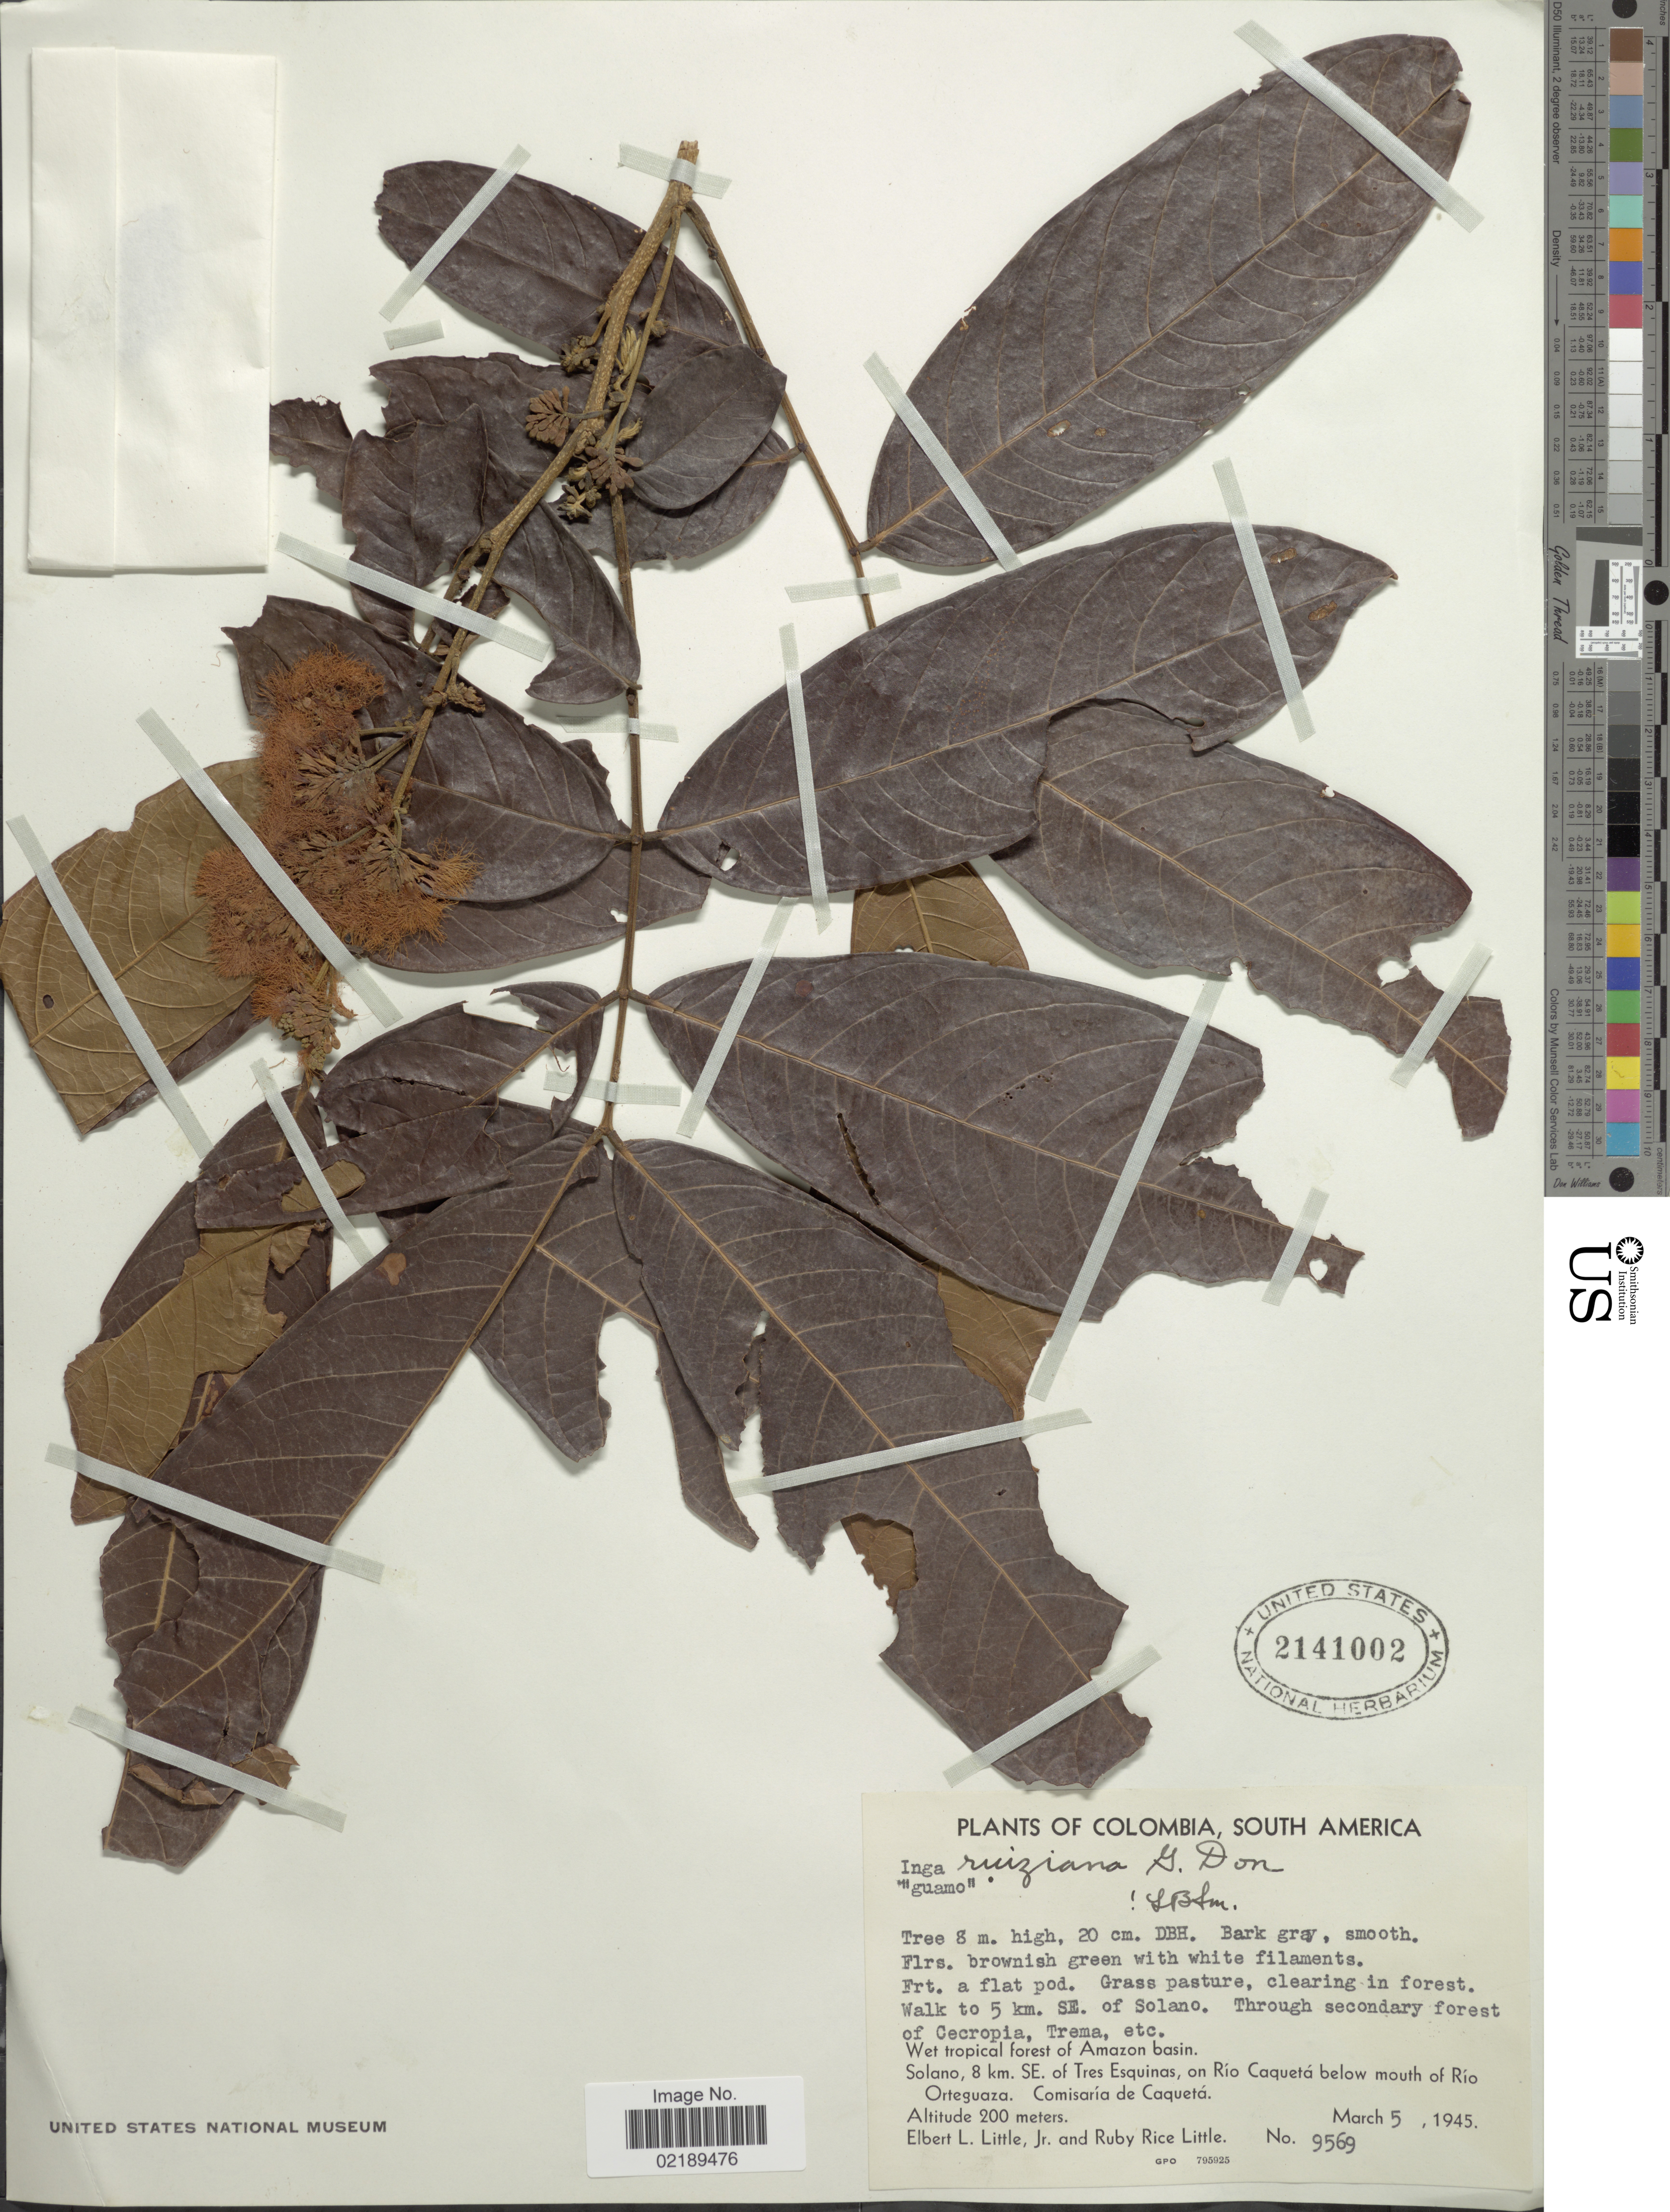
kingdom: Plantae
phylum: Tracheophyta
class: Magnoliopsida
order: Fabales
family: Fabaceae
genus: Inga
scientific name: Inga ruiziana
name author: G. Don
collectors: E. L. Little & R. R. Little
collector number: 9569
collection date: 1945-03-05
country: Colombia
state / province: Caquetá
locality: Walk to 5 km. SE. of Solano, wet tropical forest of Amazon basin, Solano, 8 km. SE. of Tres Esquinas, on Rio Caqueta below mouth of Rio Orteguaza, Comisaria de Caqueta.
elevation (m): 200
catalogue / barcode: US 2141002